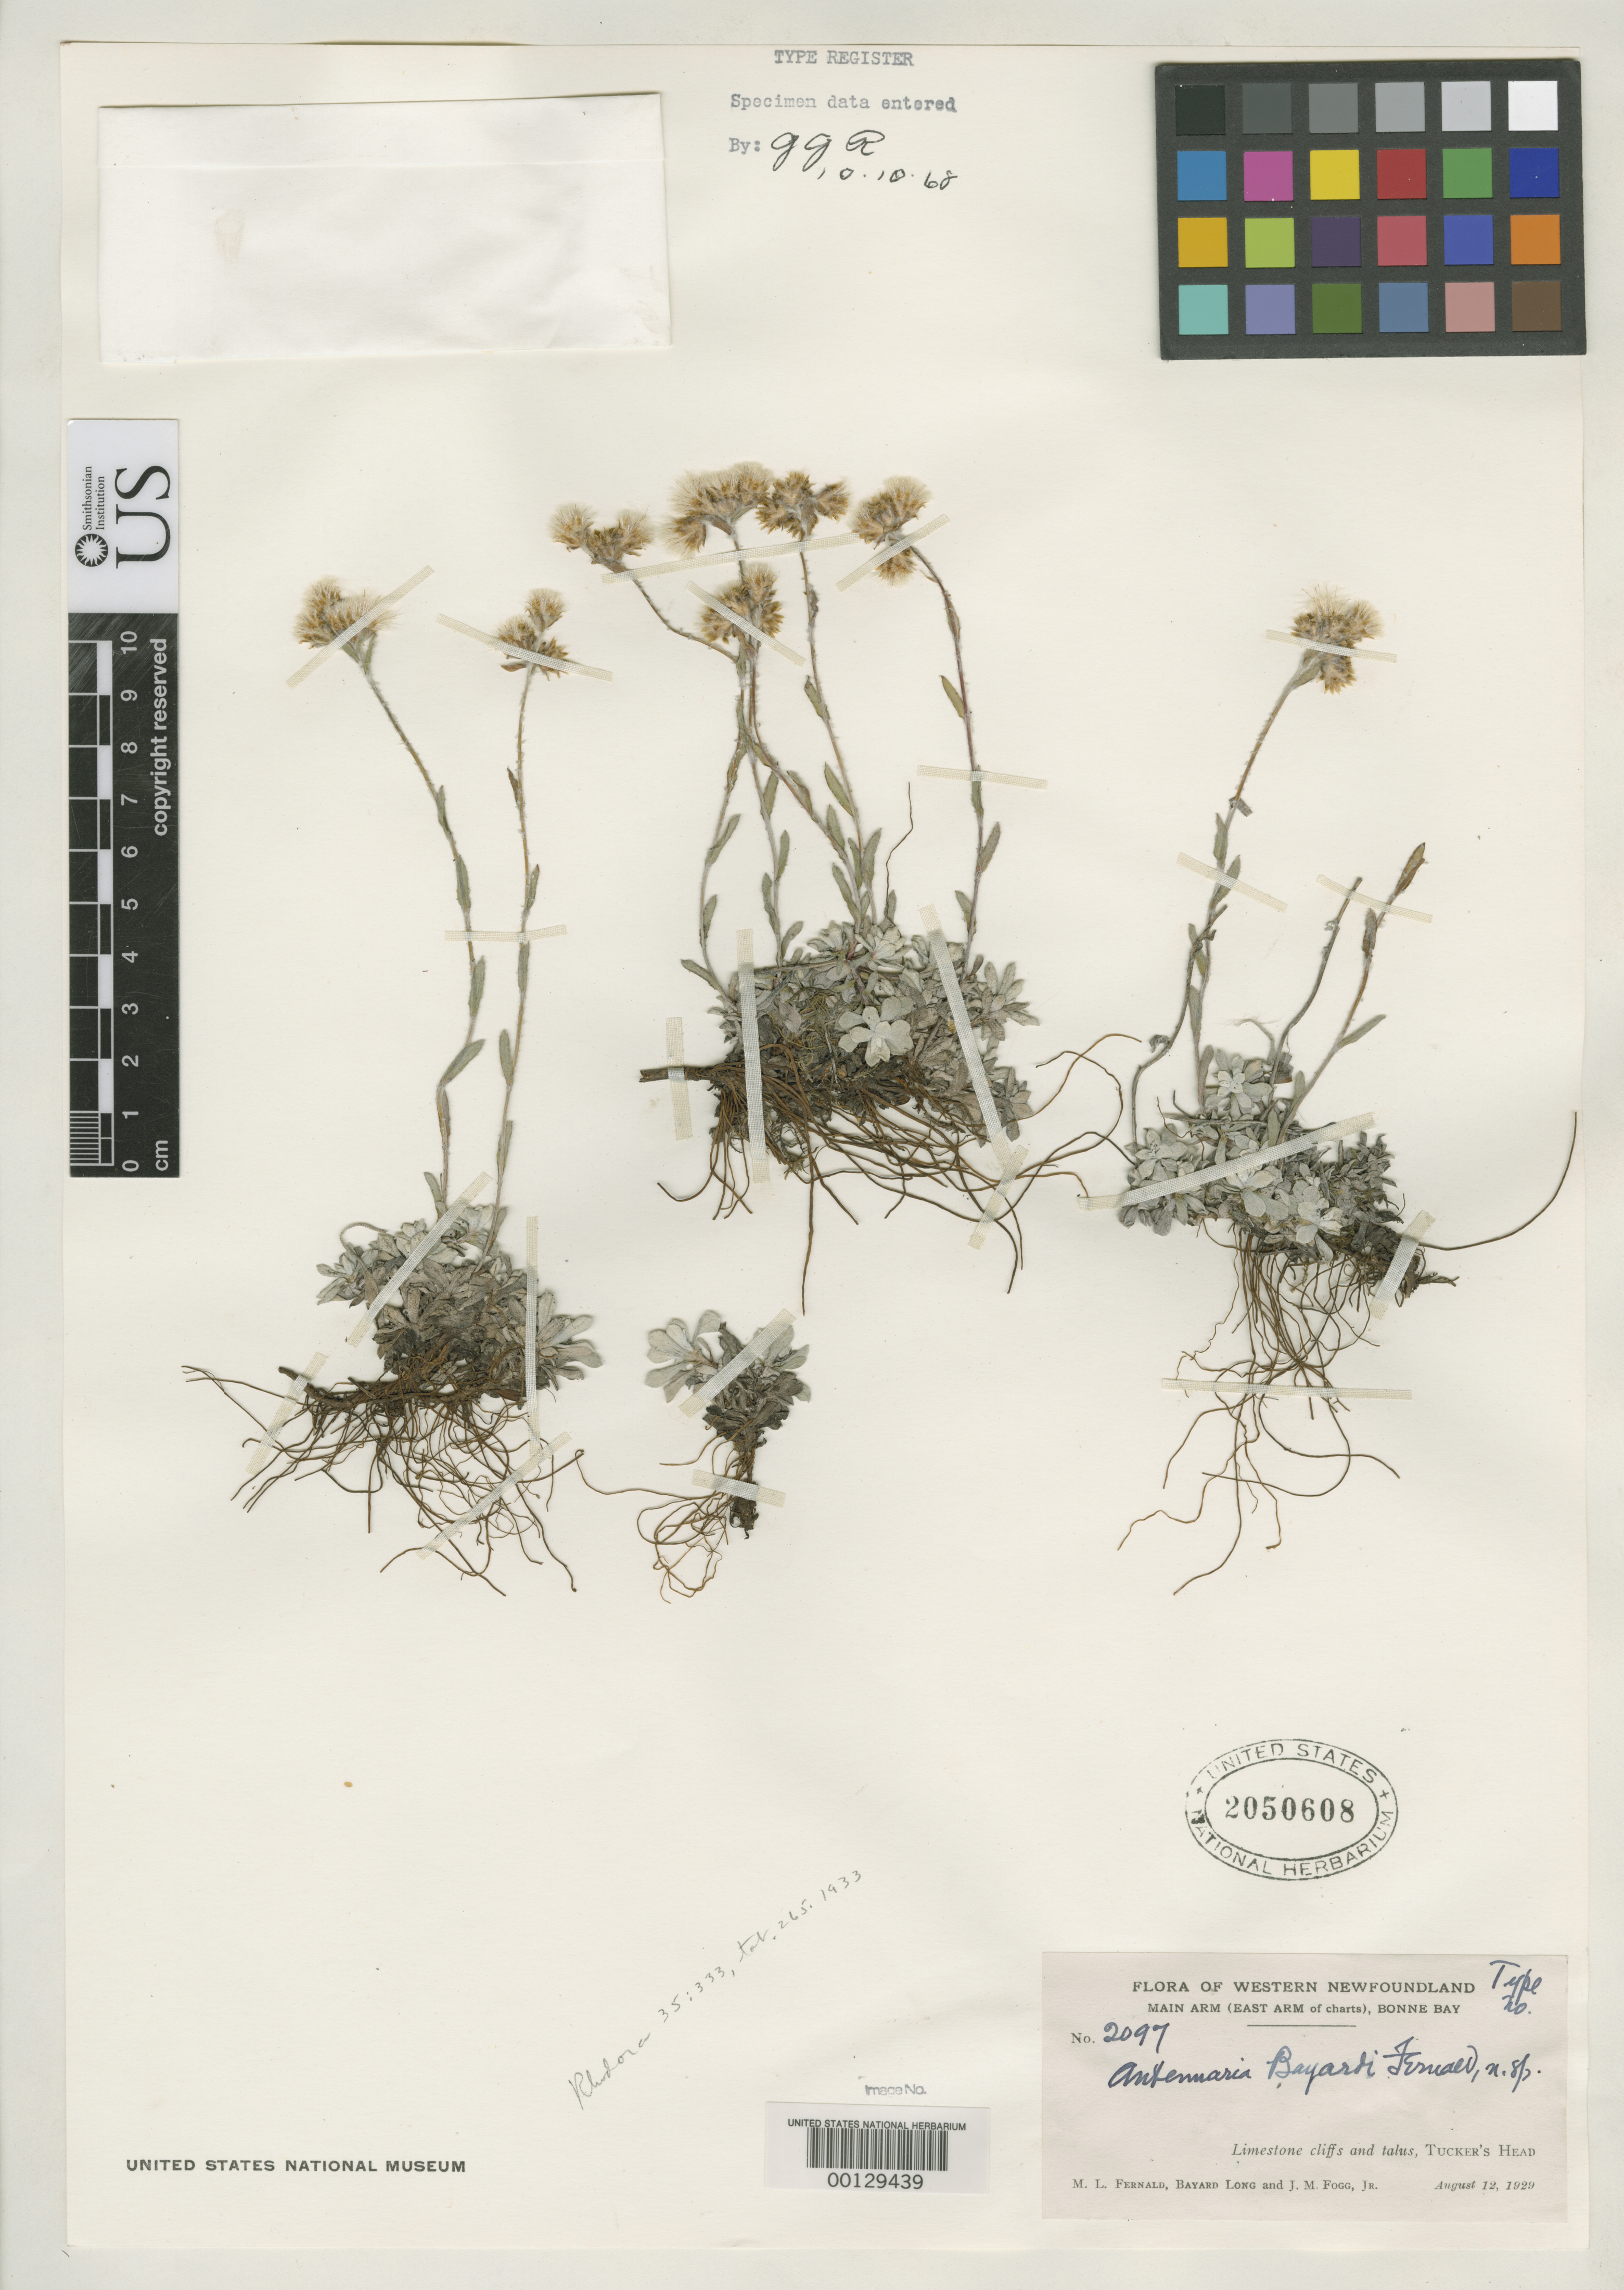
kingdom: Plantae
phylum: Tracheophyta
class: Magnoliopsida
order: Asterales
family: Asteraceae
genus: Antennaria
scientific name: Antennaria bayardi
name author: Fernald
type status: Isotype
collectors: M. L. Fernald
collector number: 2097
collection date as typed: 12 Aug 1929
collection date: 1929-08-12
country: Canada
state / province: Newfoundland and Labrador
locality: Bonne Bay; Tuckers Head.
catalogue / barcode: US 2050608